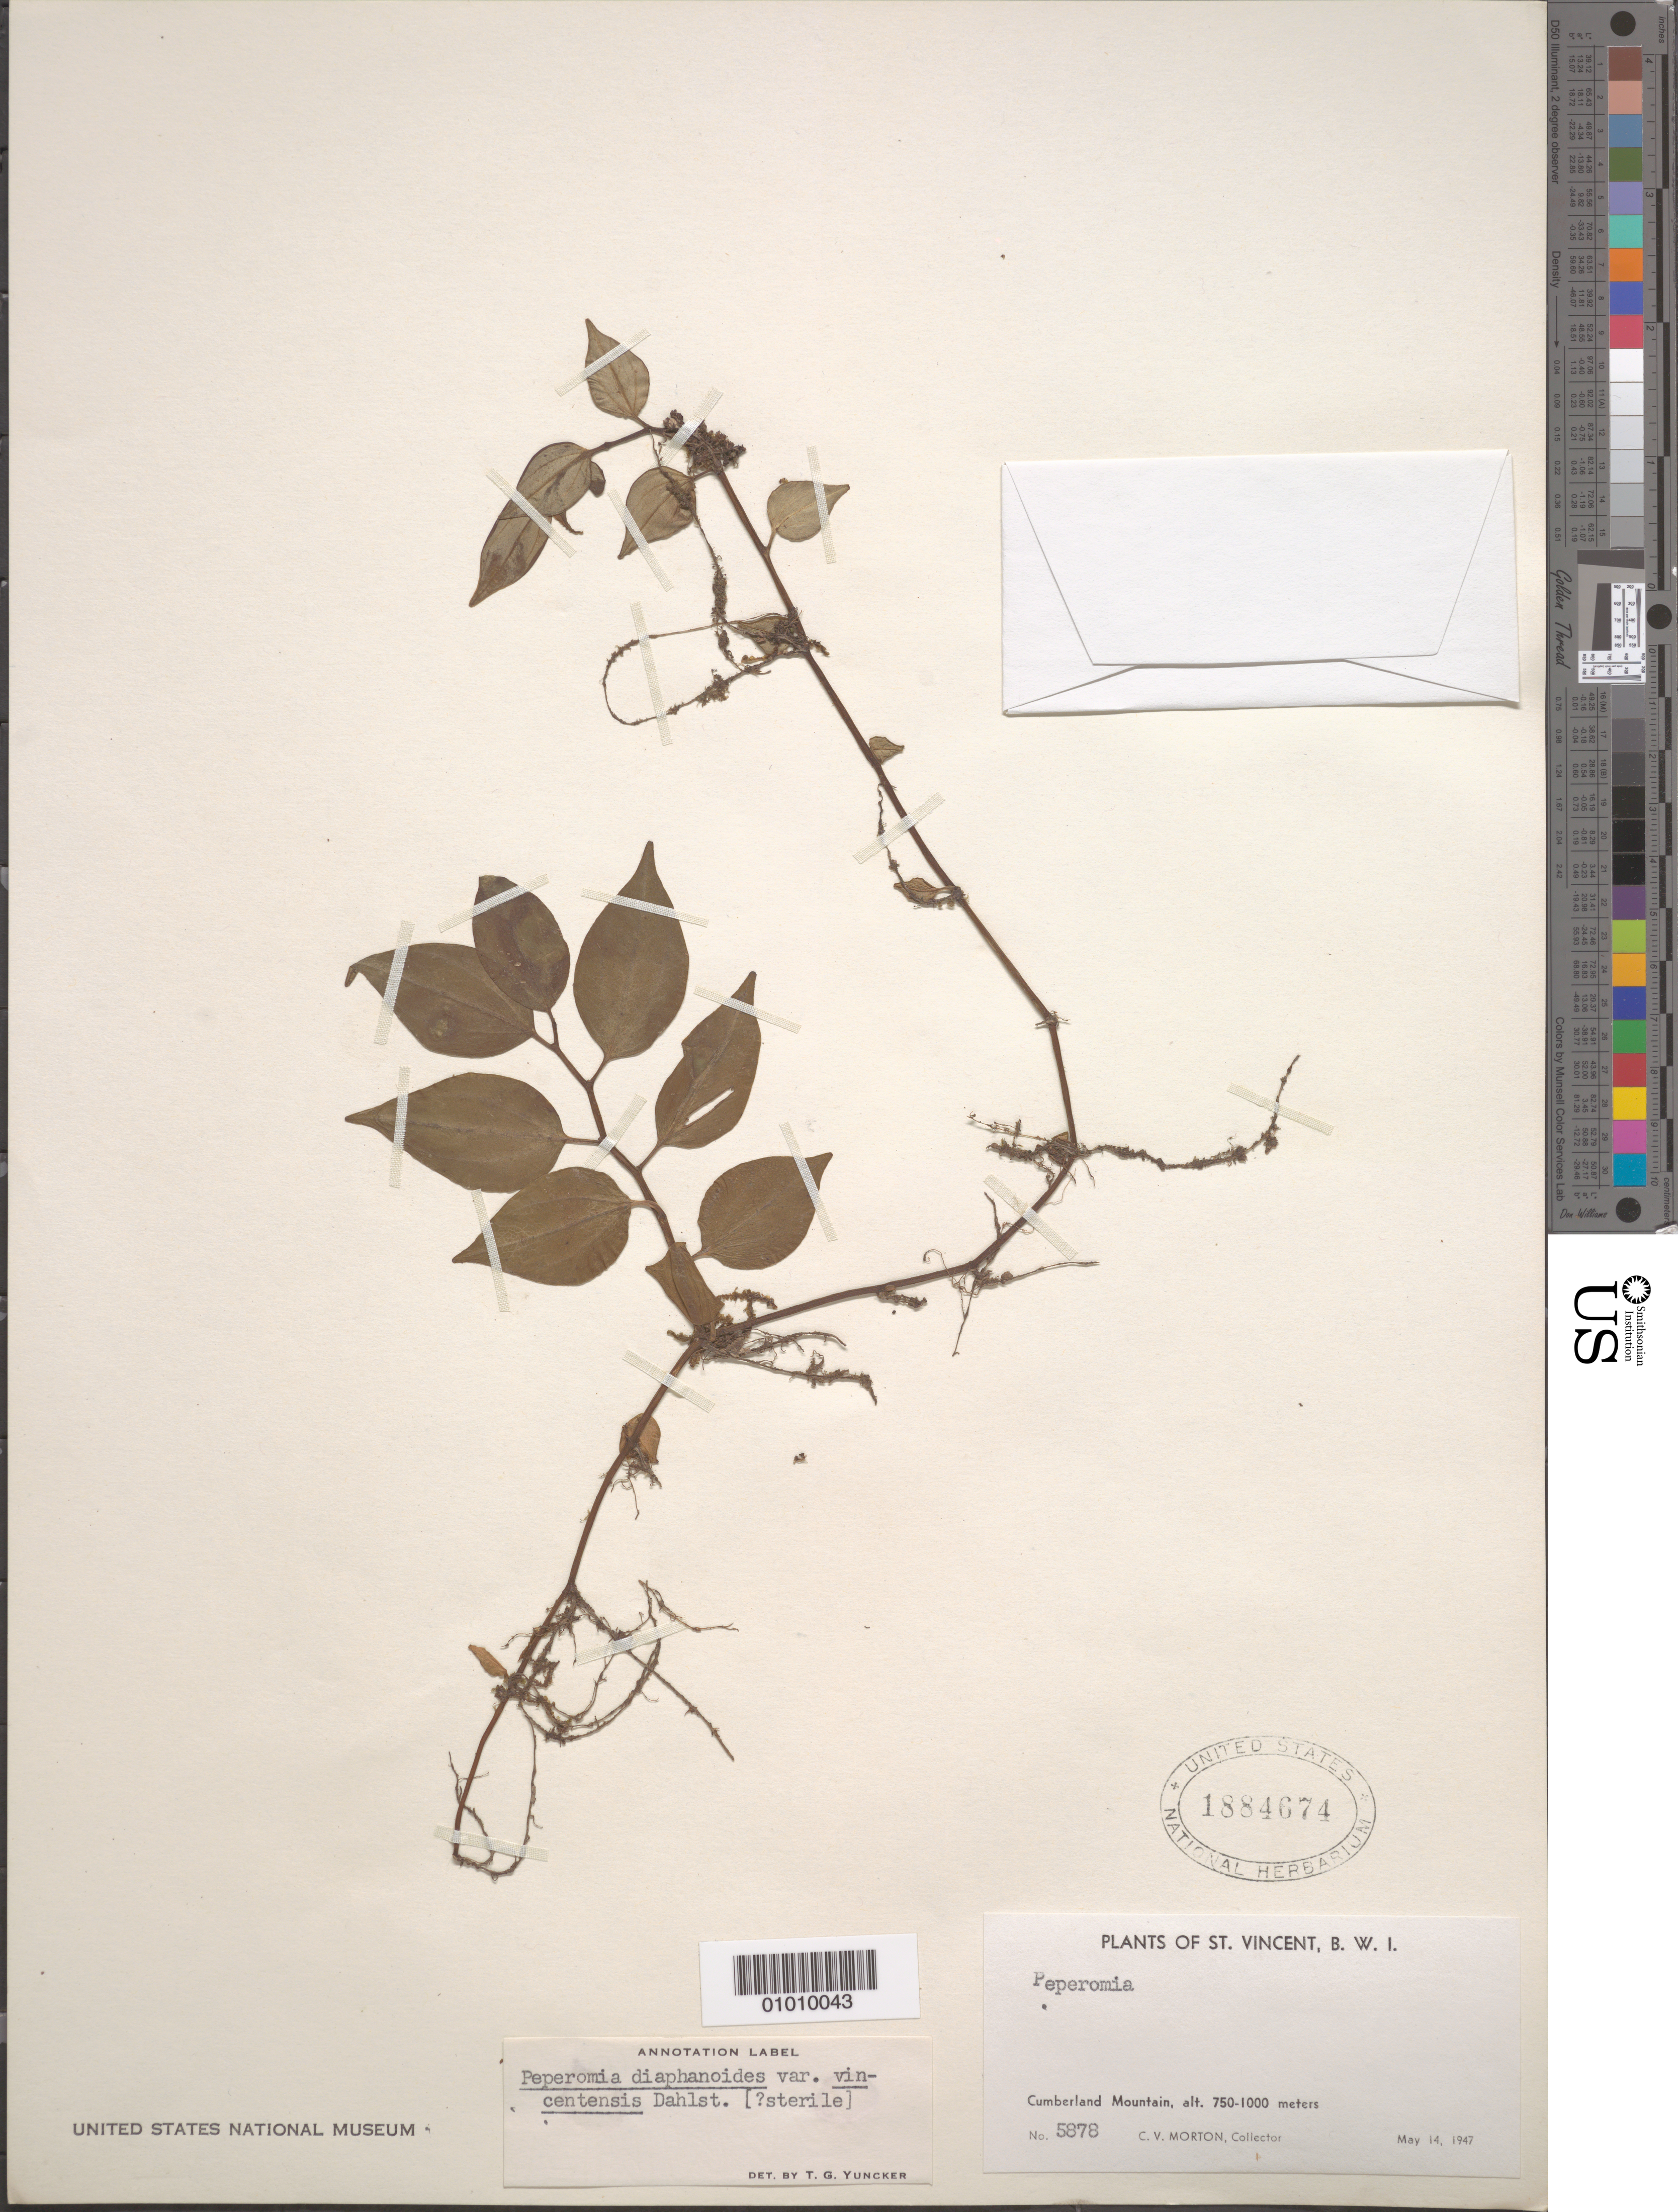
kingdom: Plantae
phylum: Tracheophyta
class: Magnoliopsida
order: Piperales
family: Piperaceae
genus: Peperomia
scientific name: Peperomia diaphanoides var. vincentensis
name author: Dahlst.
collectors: C. V. Morton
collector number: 5878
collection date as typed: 14 May 1947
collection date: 1947-05-14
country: St. Vincent - Grenadines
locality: Cumberland Mountains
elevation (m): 750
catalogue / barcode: US 1884674